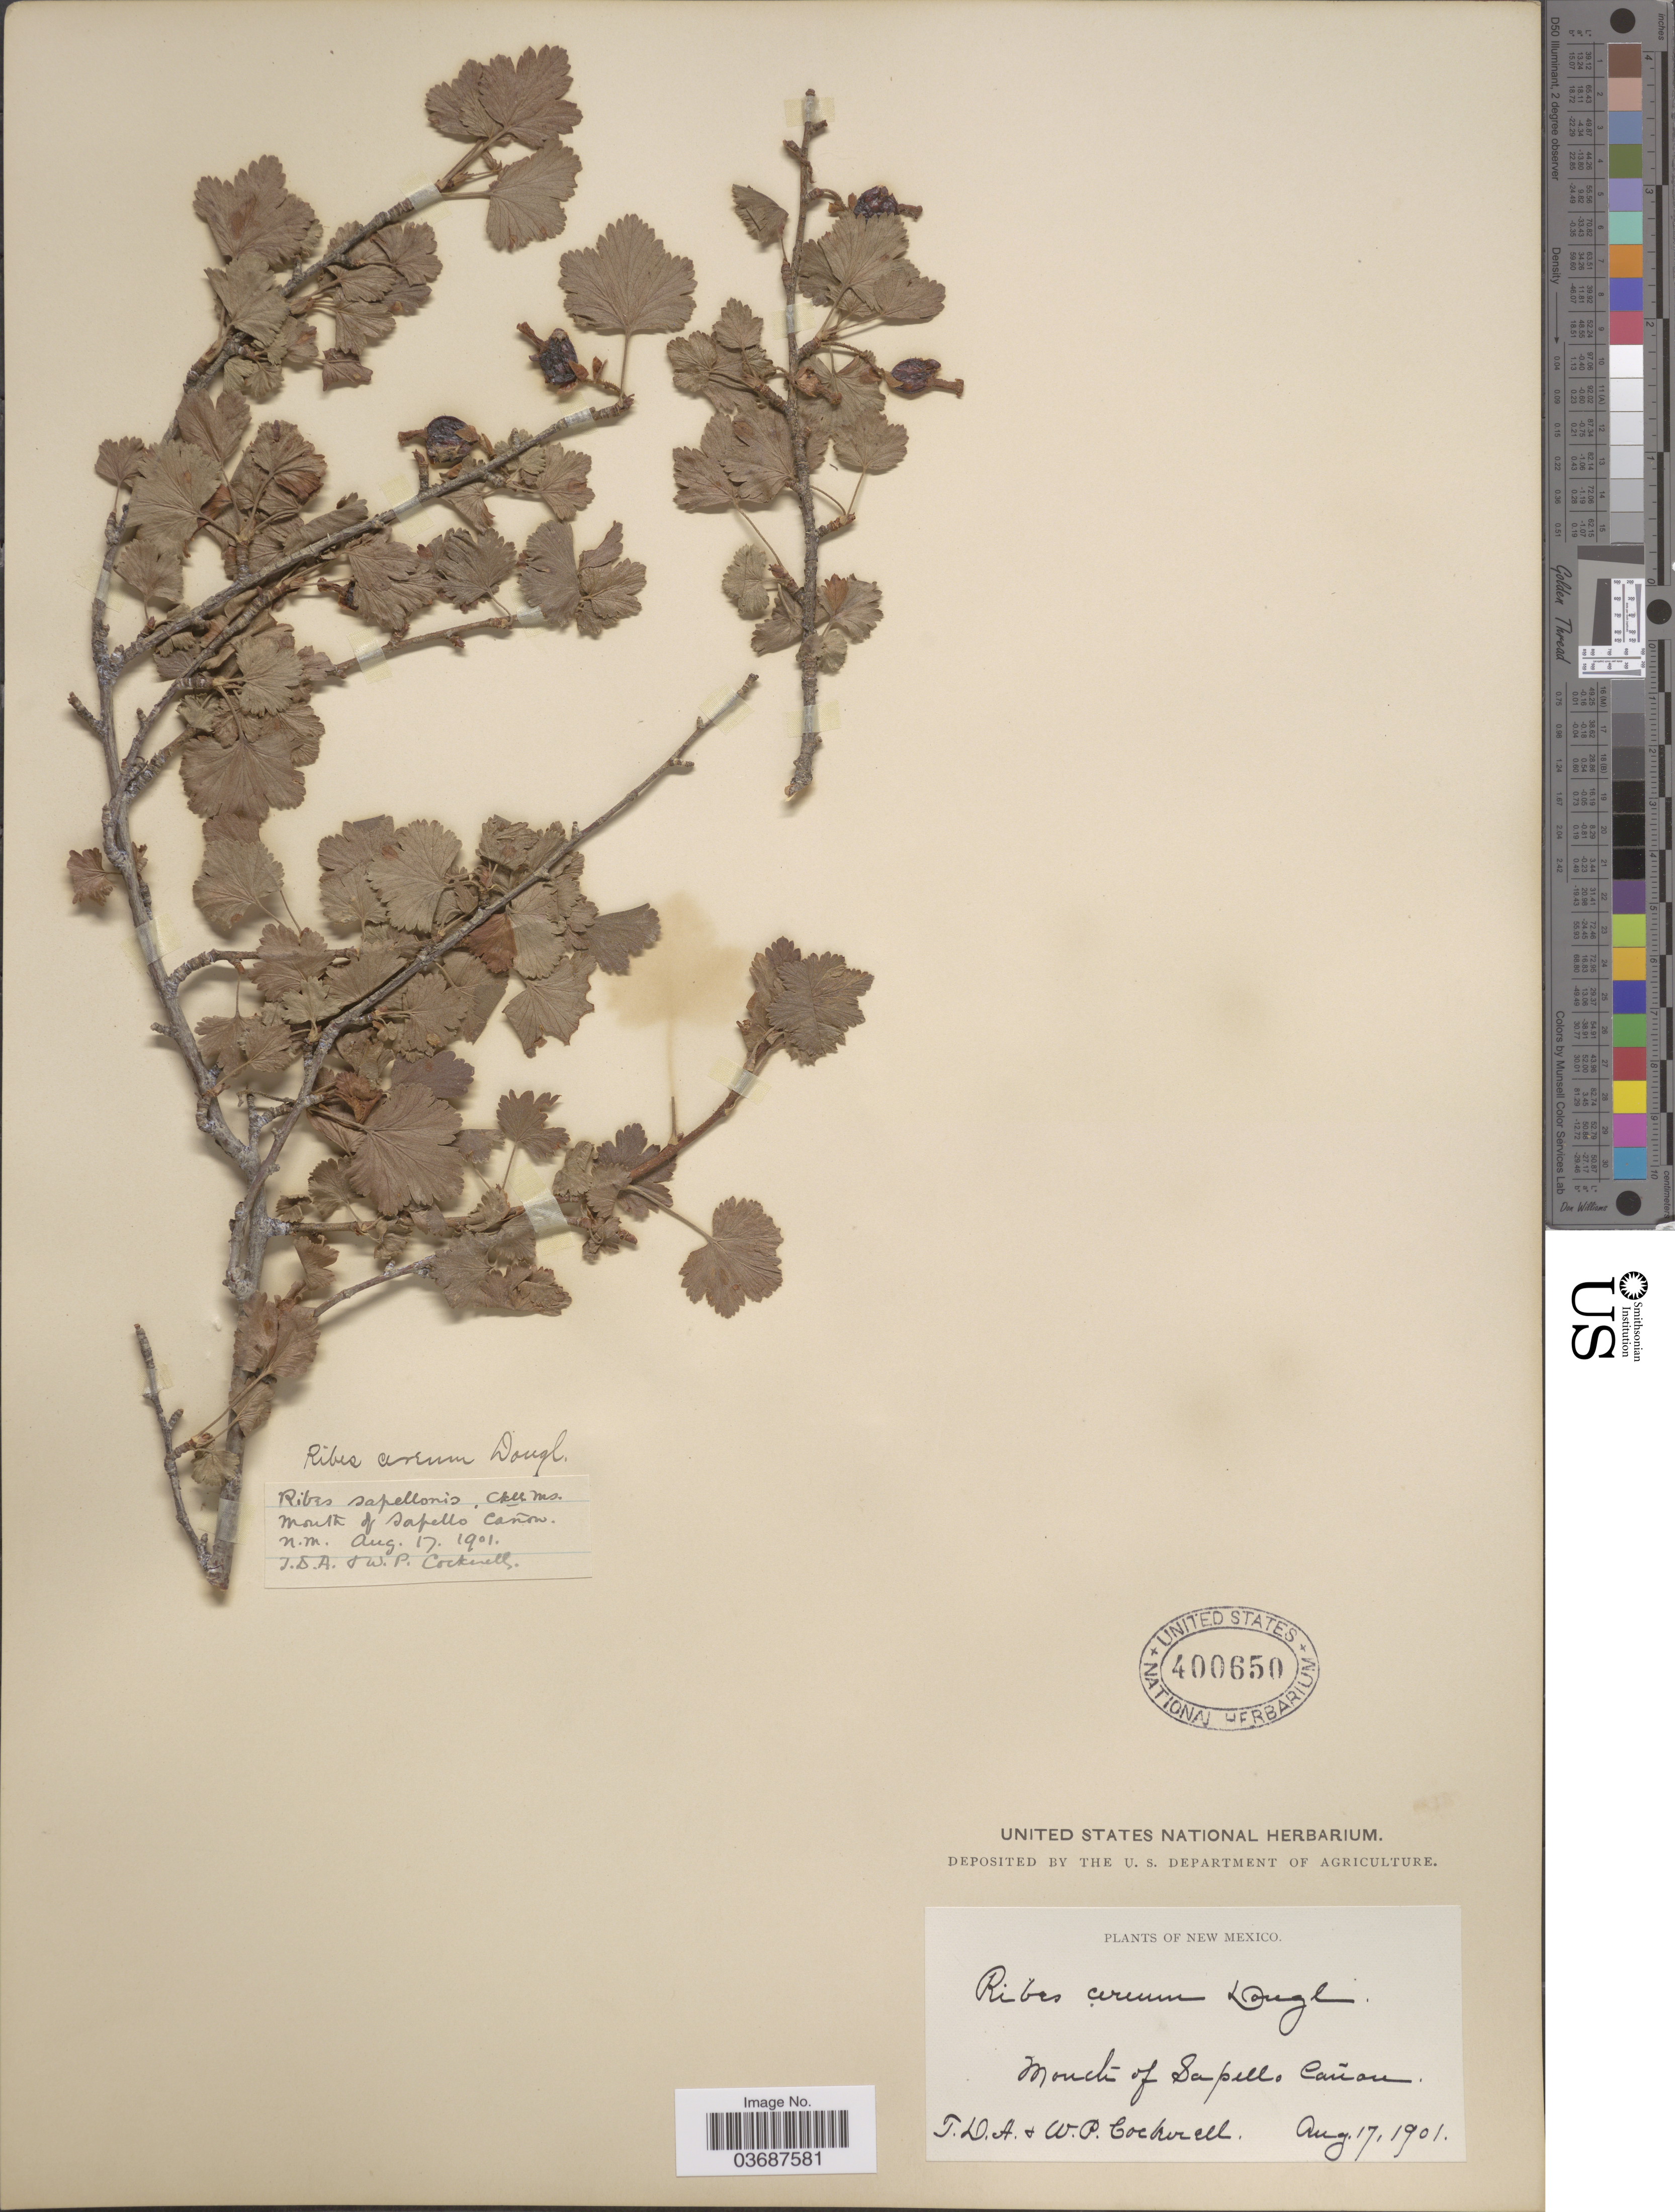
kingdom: Plantae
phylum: Tracheophyta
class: Magnoliopsida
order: Saxifragales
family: Grossulariaceae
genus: Ribes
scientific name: Ribes inebrians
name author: Lindl.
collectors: T. Cockerell & W. Cockerell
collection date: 1901-08-17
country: United States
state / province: New Mexico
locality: Mouth of Sapello Cañon.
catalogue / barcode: US 400650